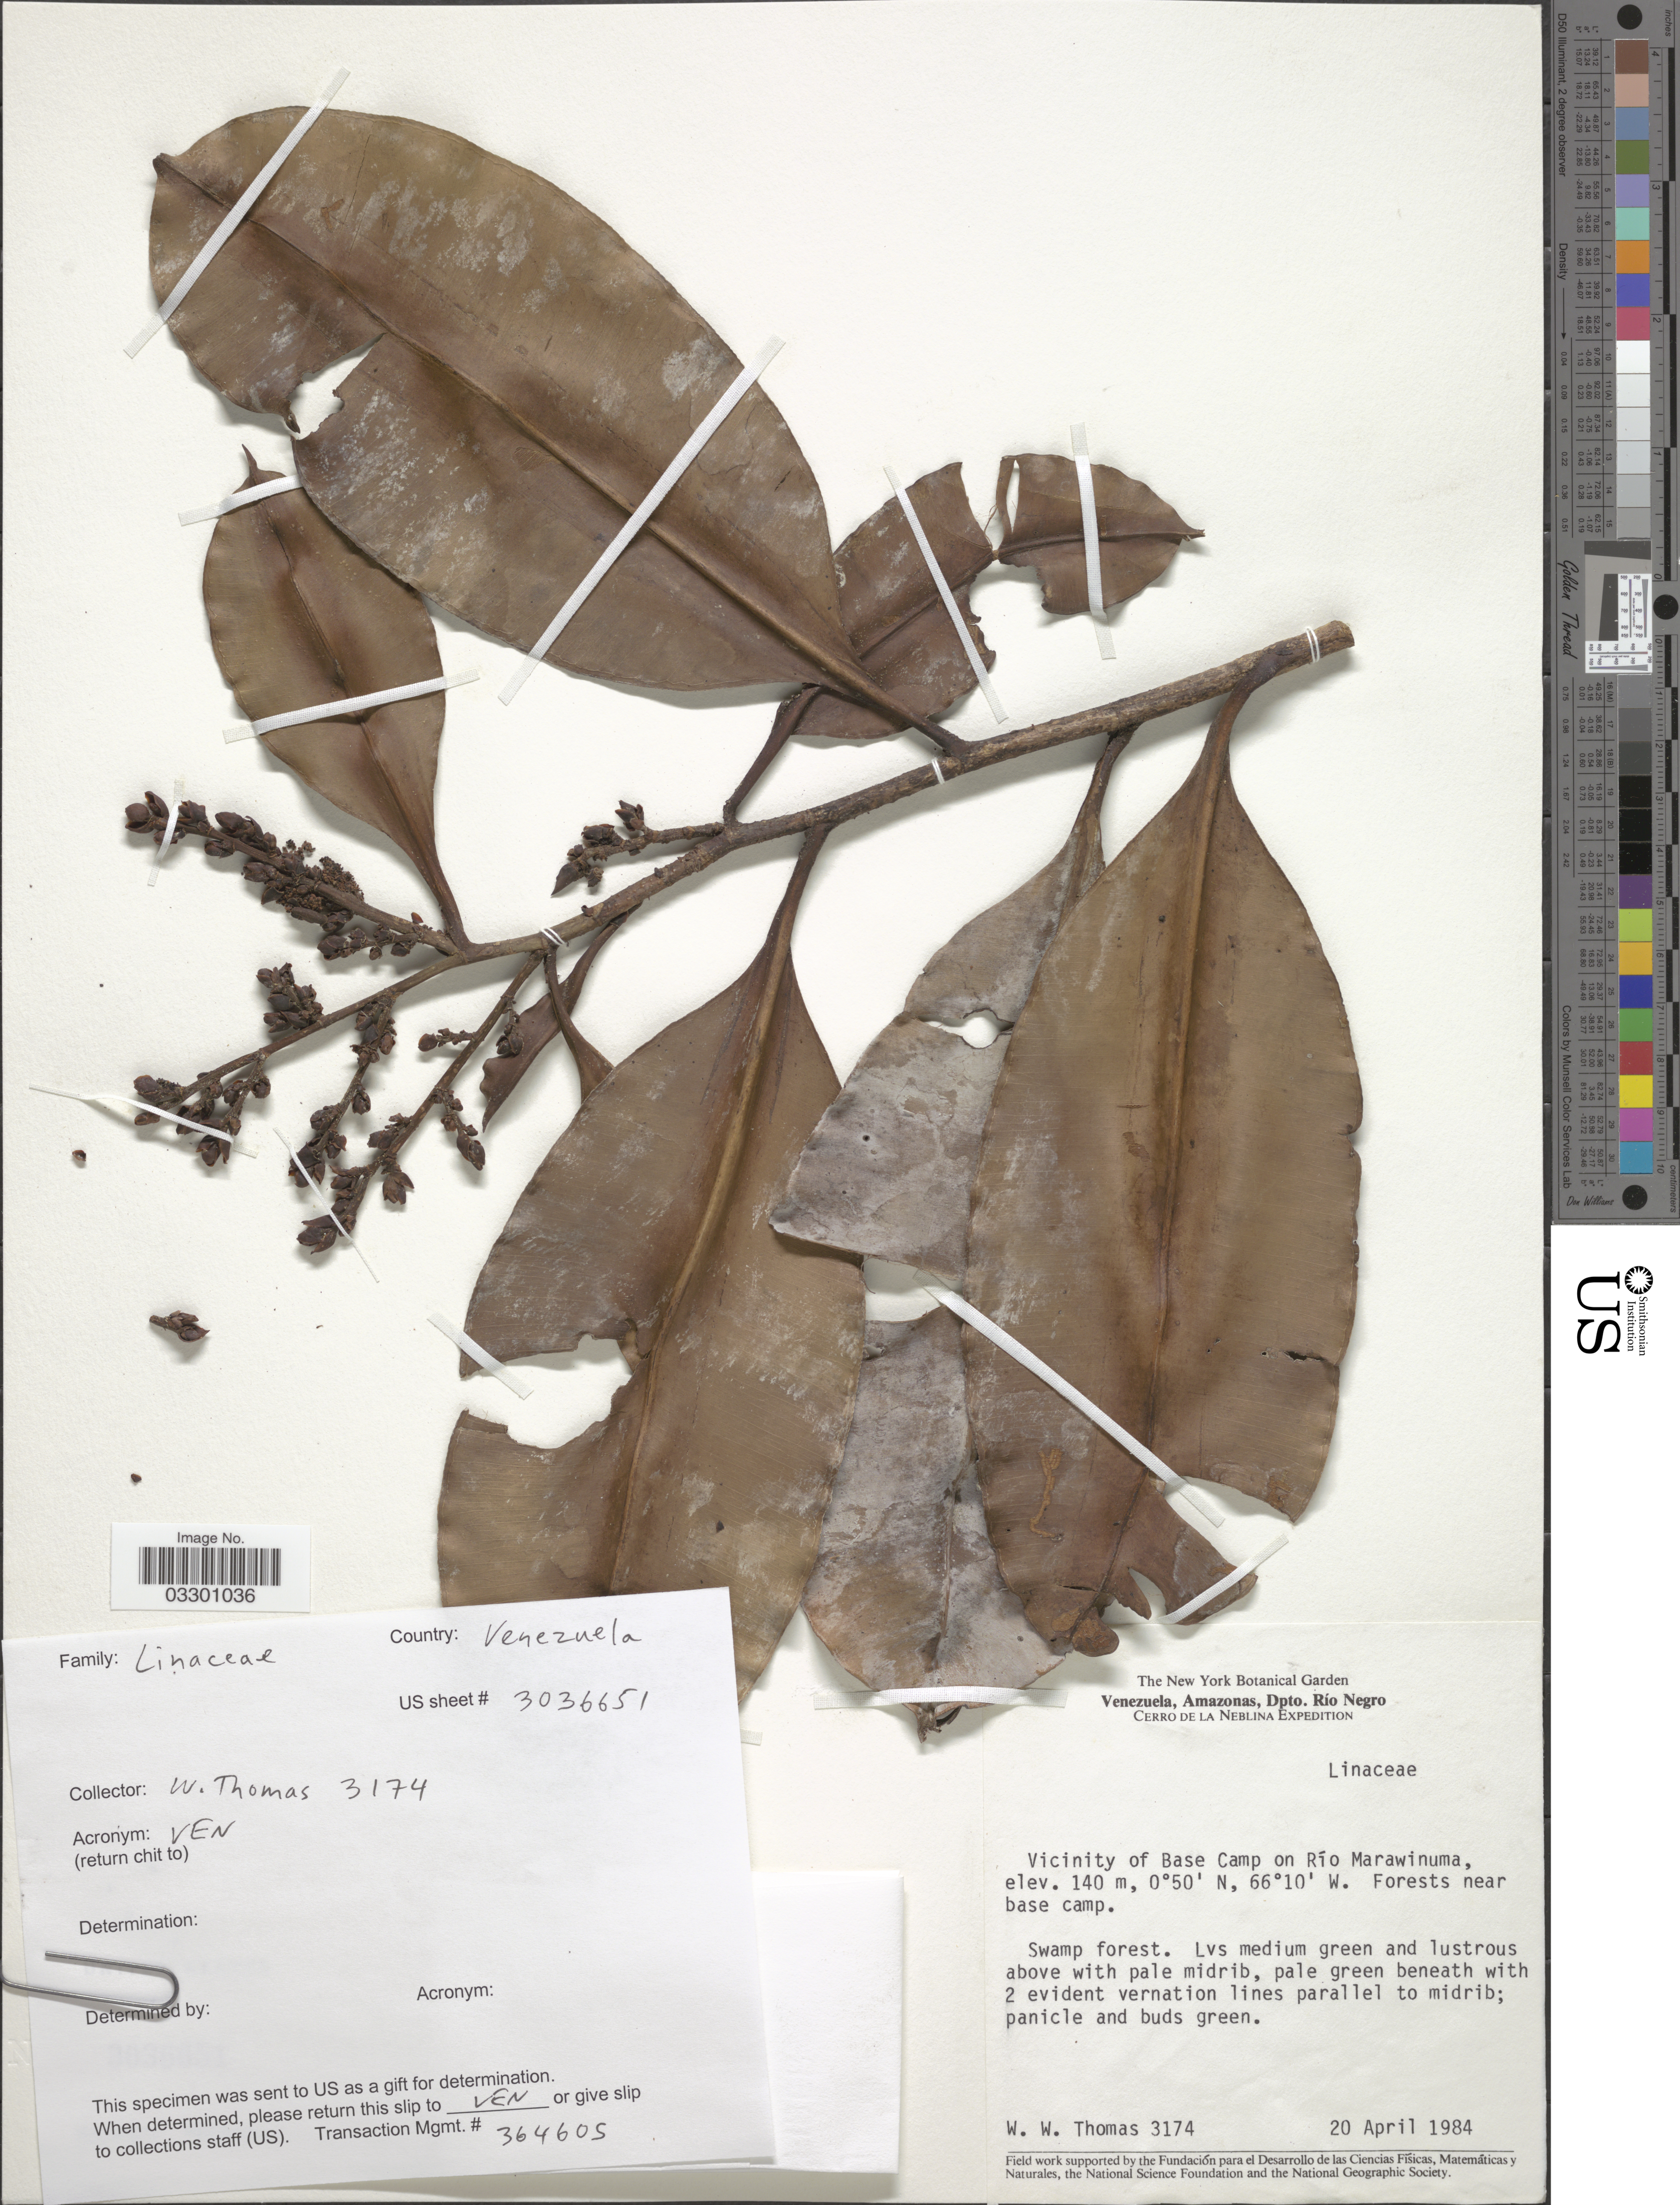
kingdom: Plantae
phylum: Tracheophyta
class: Magnoliopsida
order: Malpighiales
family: Linaceae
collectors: W. Thomas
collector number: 3174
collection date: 1984-04-20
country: Venezuela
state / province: Amazonas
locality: Dpto. Río Negro. Cerro de La Neblina. Vicinity of Base Camp on Río Marawinuma. Forests near base camp.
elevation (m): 140